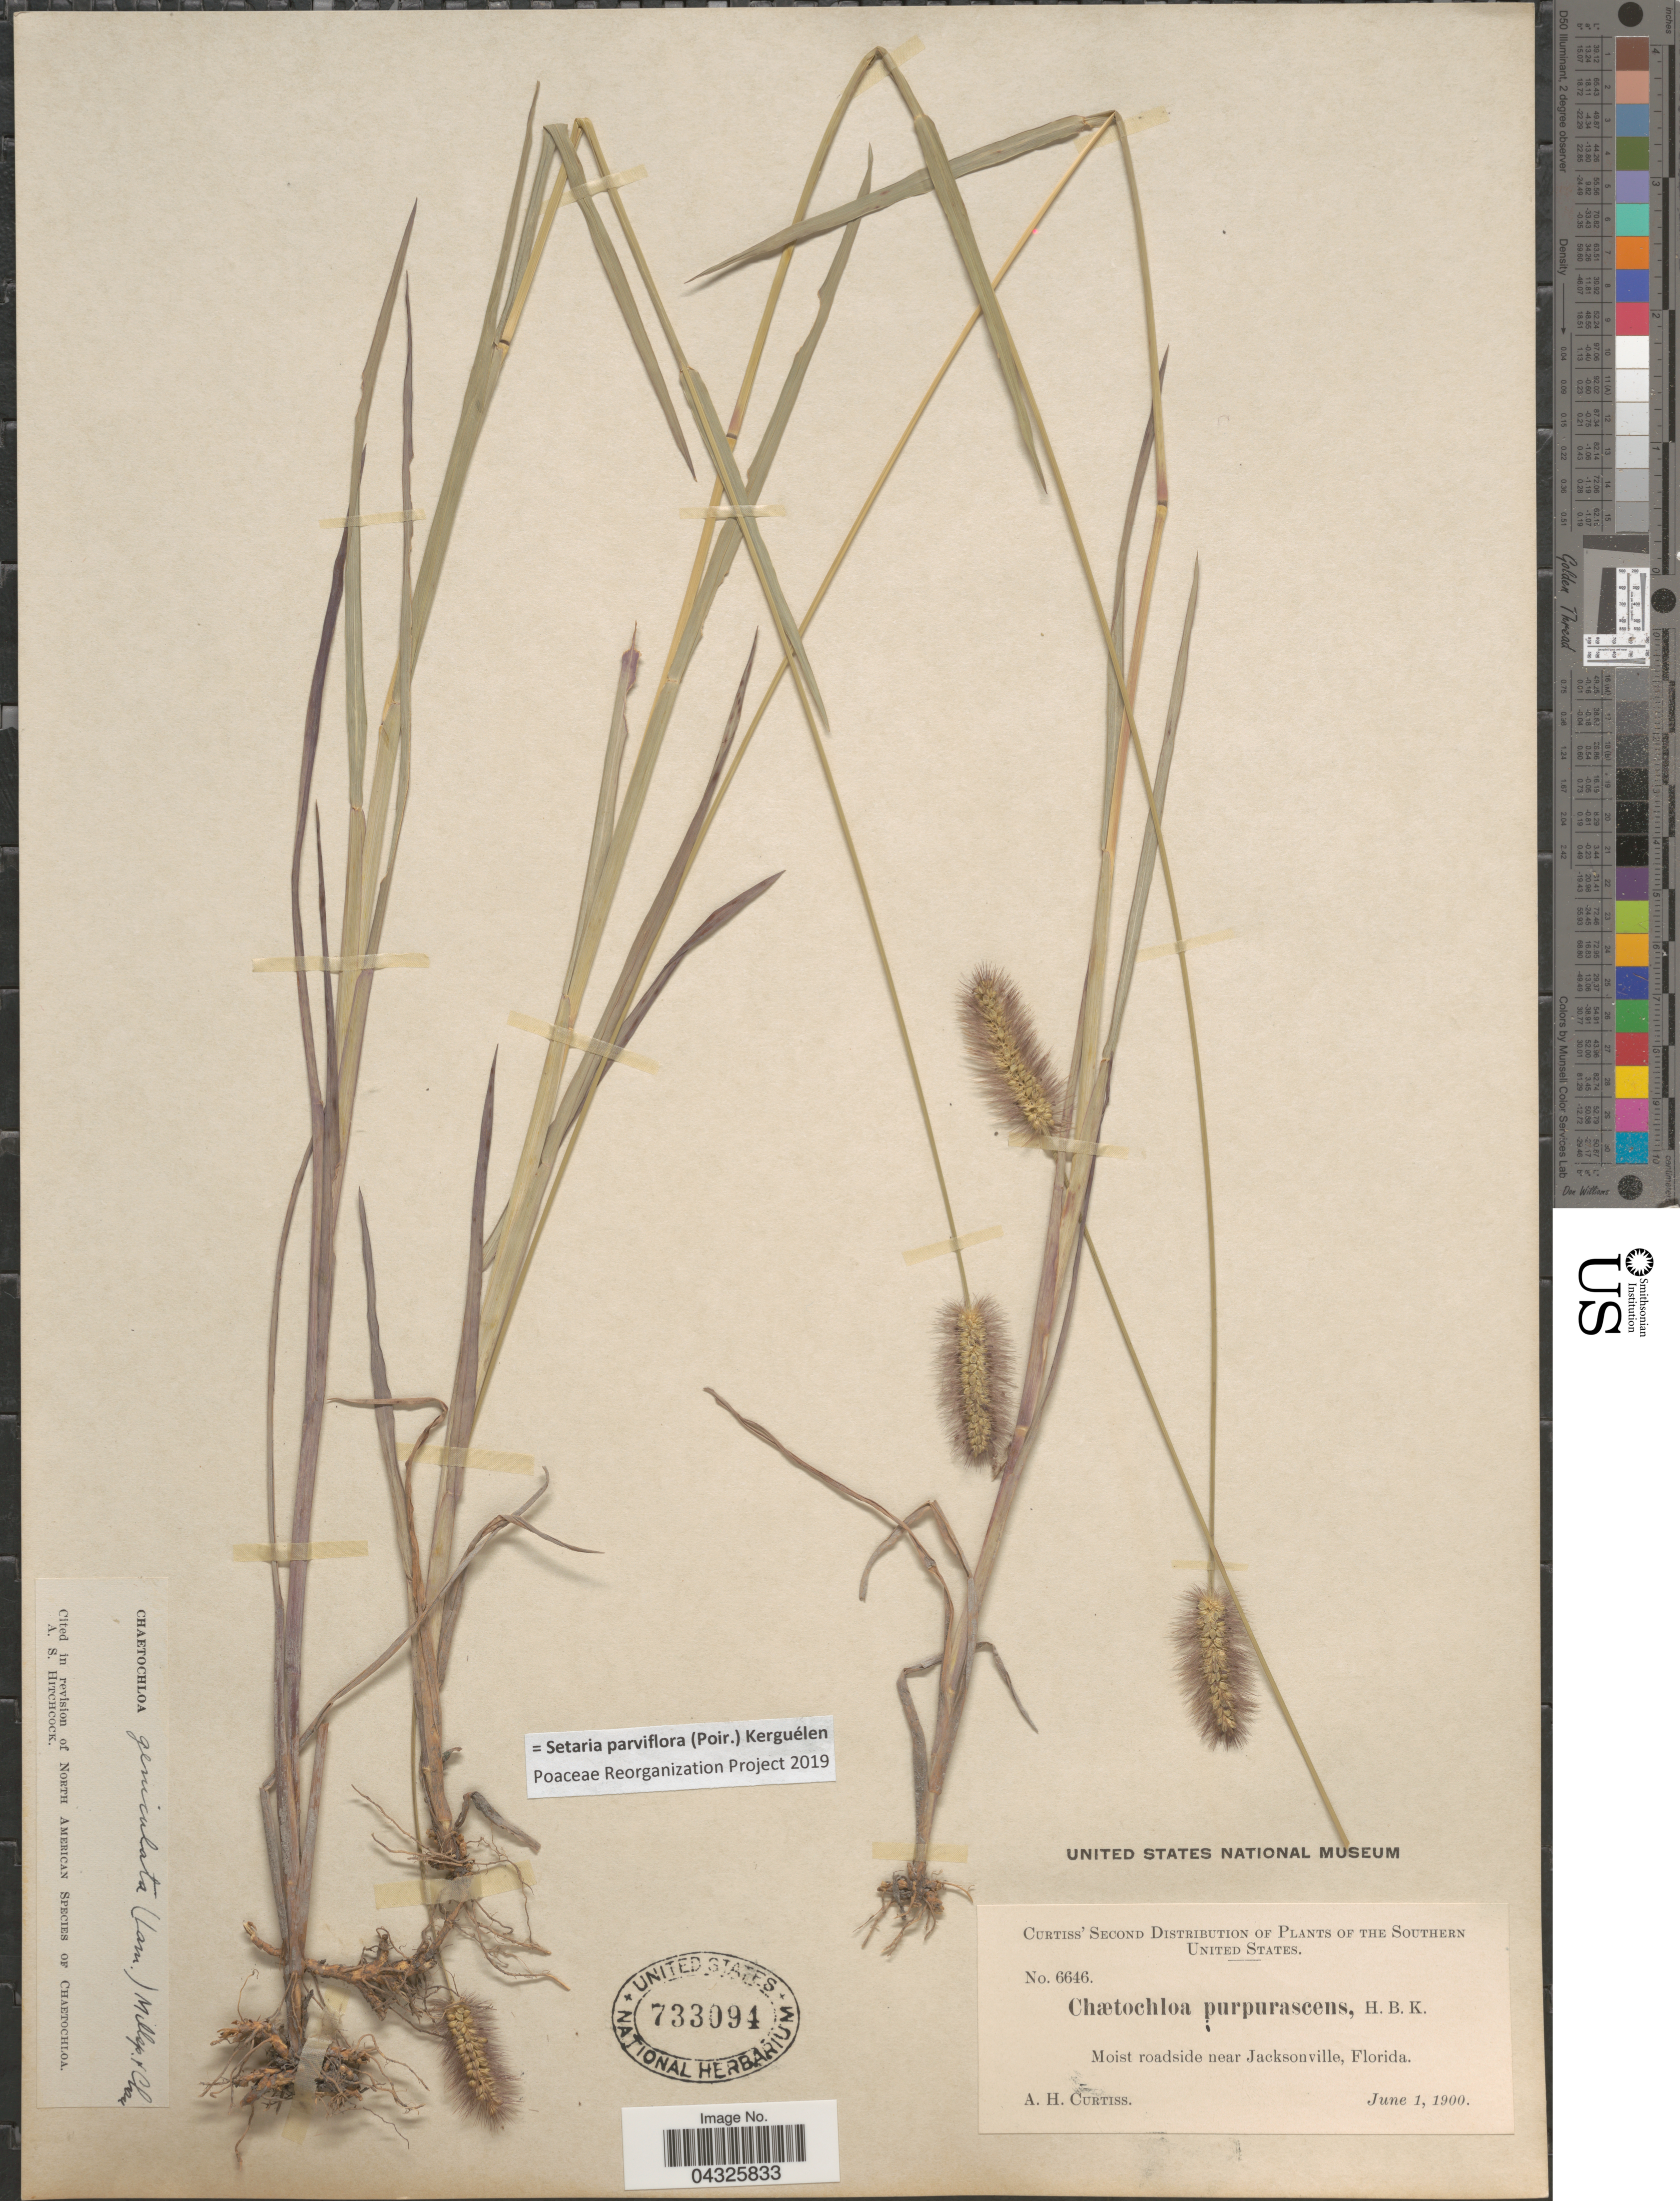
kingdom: Plantae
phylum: Tracheophyta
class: Liliopsida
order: Poales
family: Poaceae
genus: Setaria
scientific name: Setaria parviflora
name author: (Poir.) Kerguélen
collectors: A. H. Curtiss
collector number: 6646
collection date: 1900-06-01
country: United States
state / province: Florida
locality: The Southern United States. Moist roadside near Jacksonville.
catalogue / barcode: US 733094